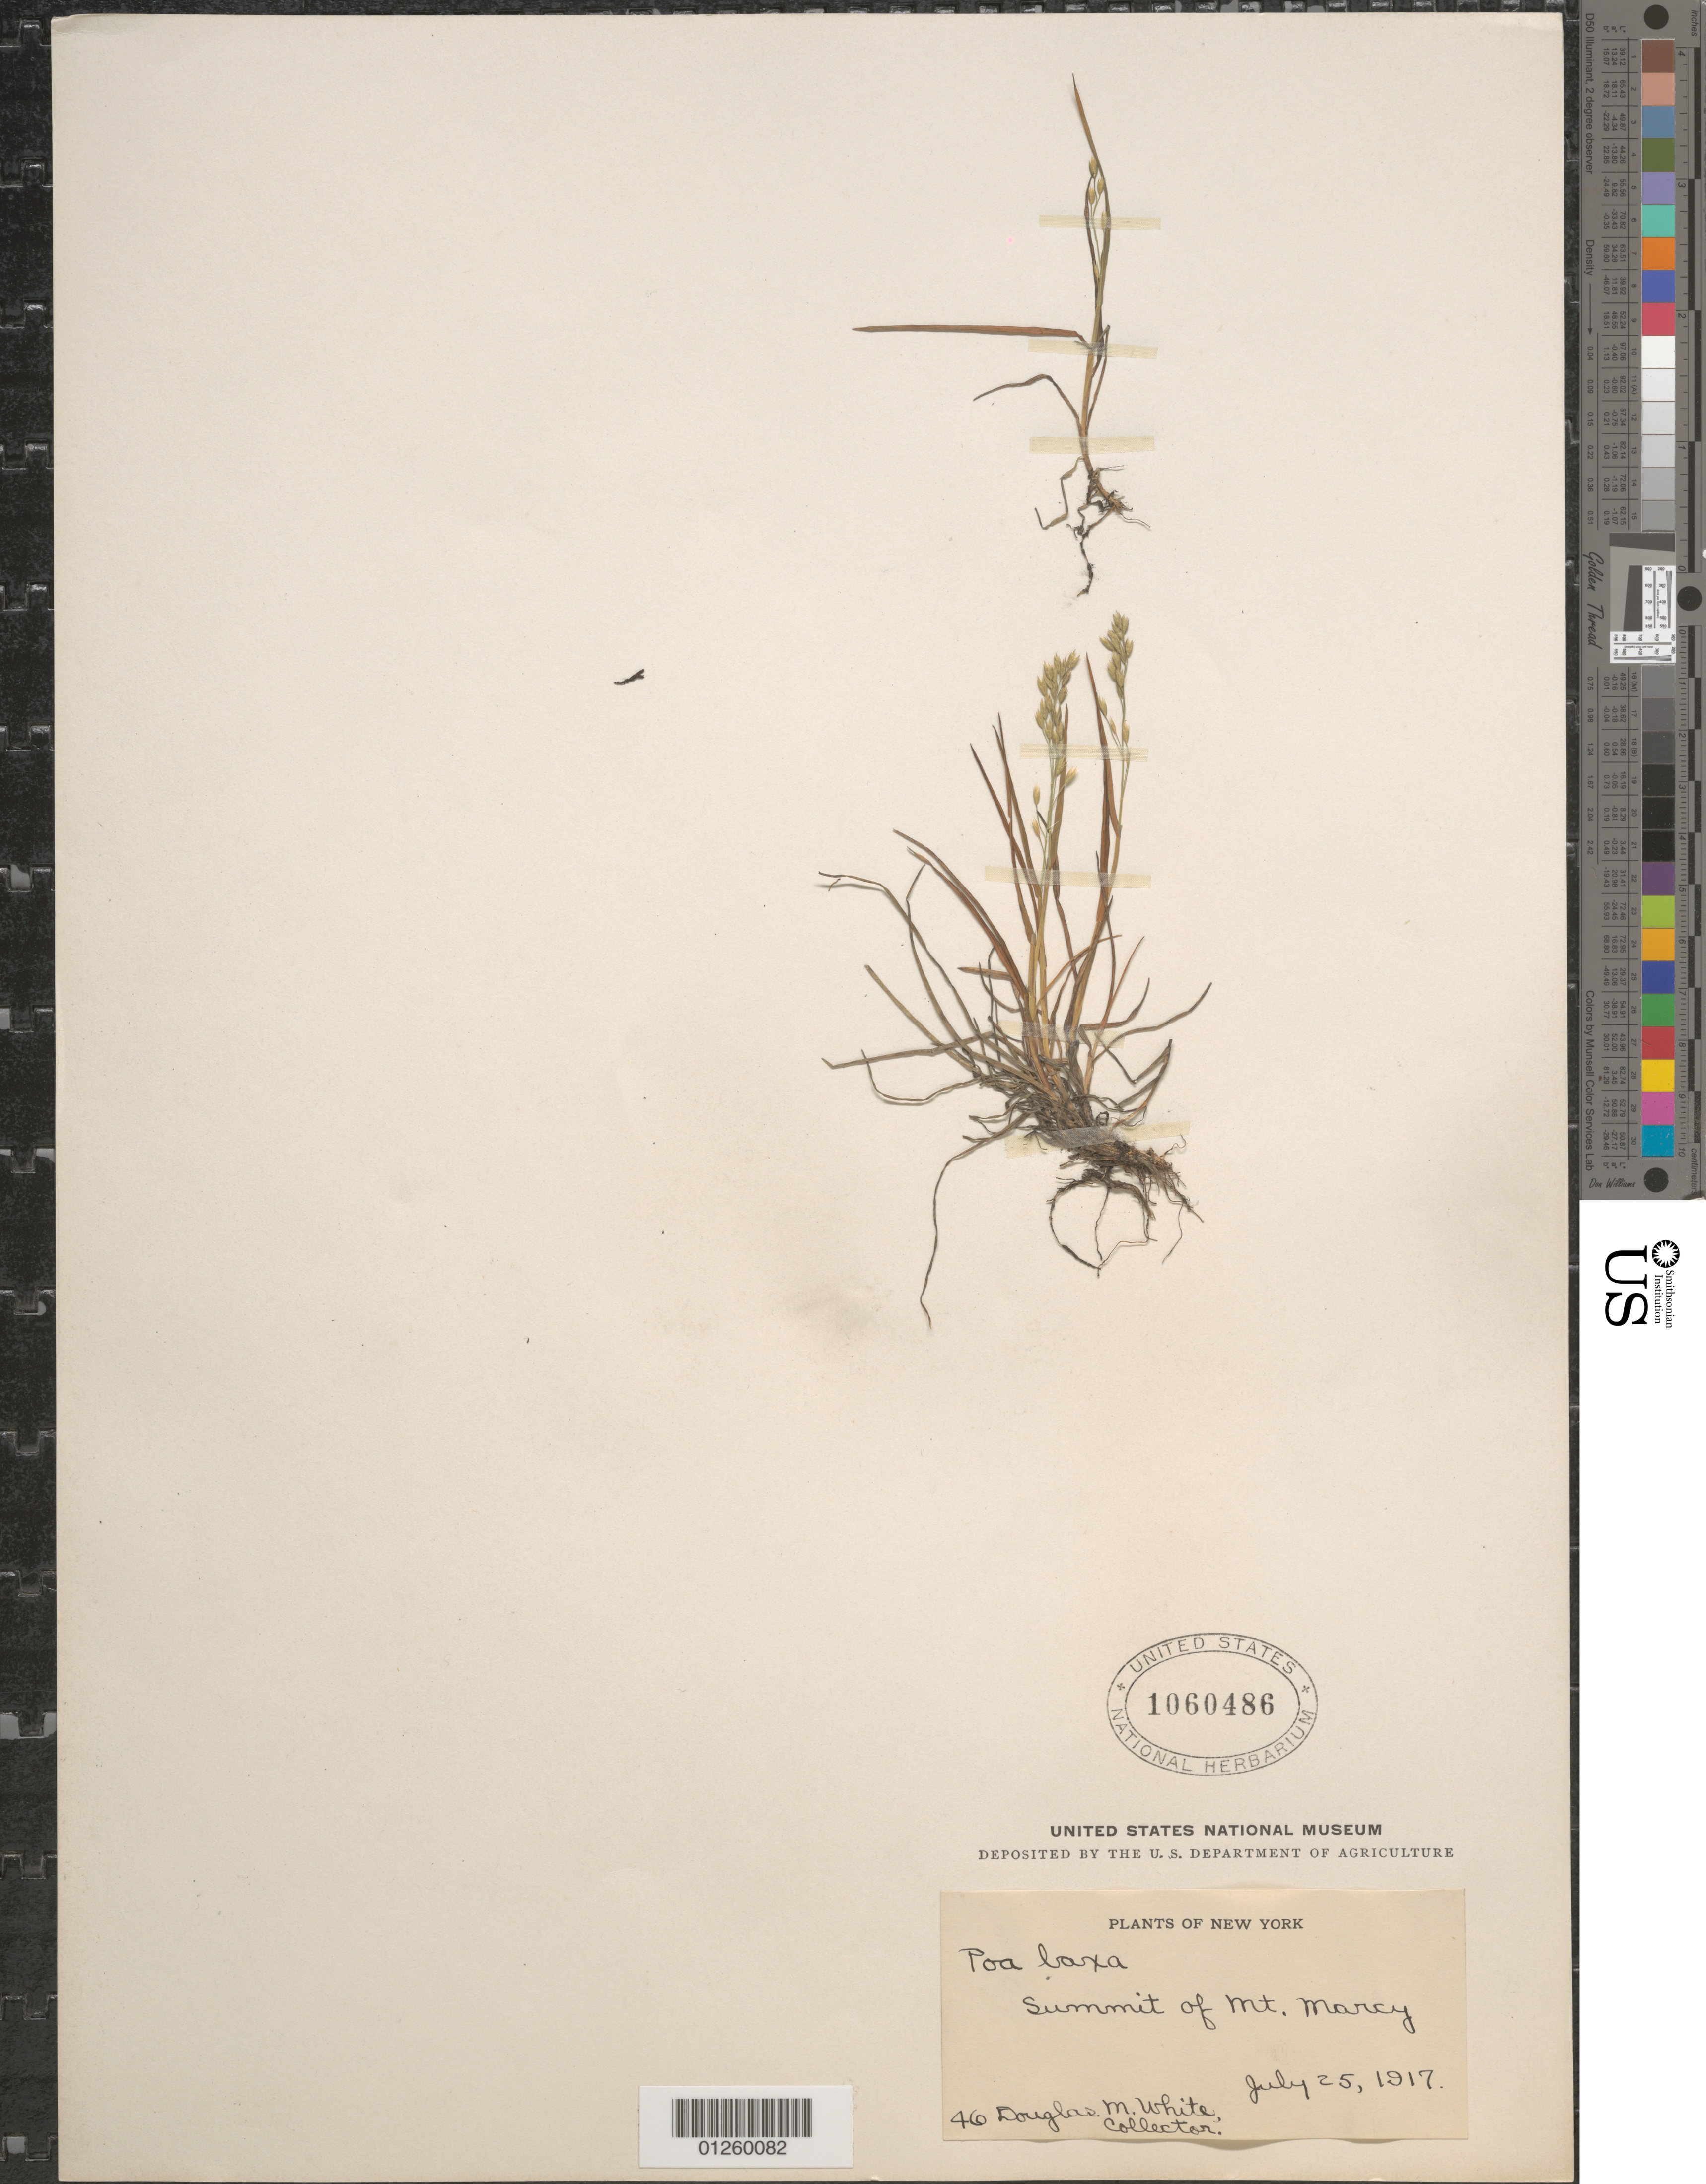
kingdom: Plantae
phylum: Tracheophyta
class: Liliopsida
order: Poales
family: Poaceae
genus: Poa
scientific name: Poa flexuosa Sm. subsp. fernaldiana (Nannf.) Á. Löve & D. Löve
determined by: Soreng, Robert J., Research Associate (BOT), Smithsonian Institution - National Museum of Natural History (UNITED STATES)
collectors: D. White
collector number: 46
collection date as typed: July 25, 1917.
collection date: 1917-07-25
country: United States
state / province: New York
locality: Summit of Mt. Marcy.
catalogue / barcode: US 1060486